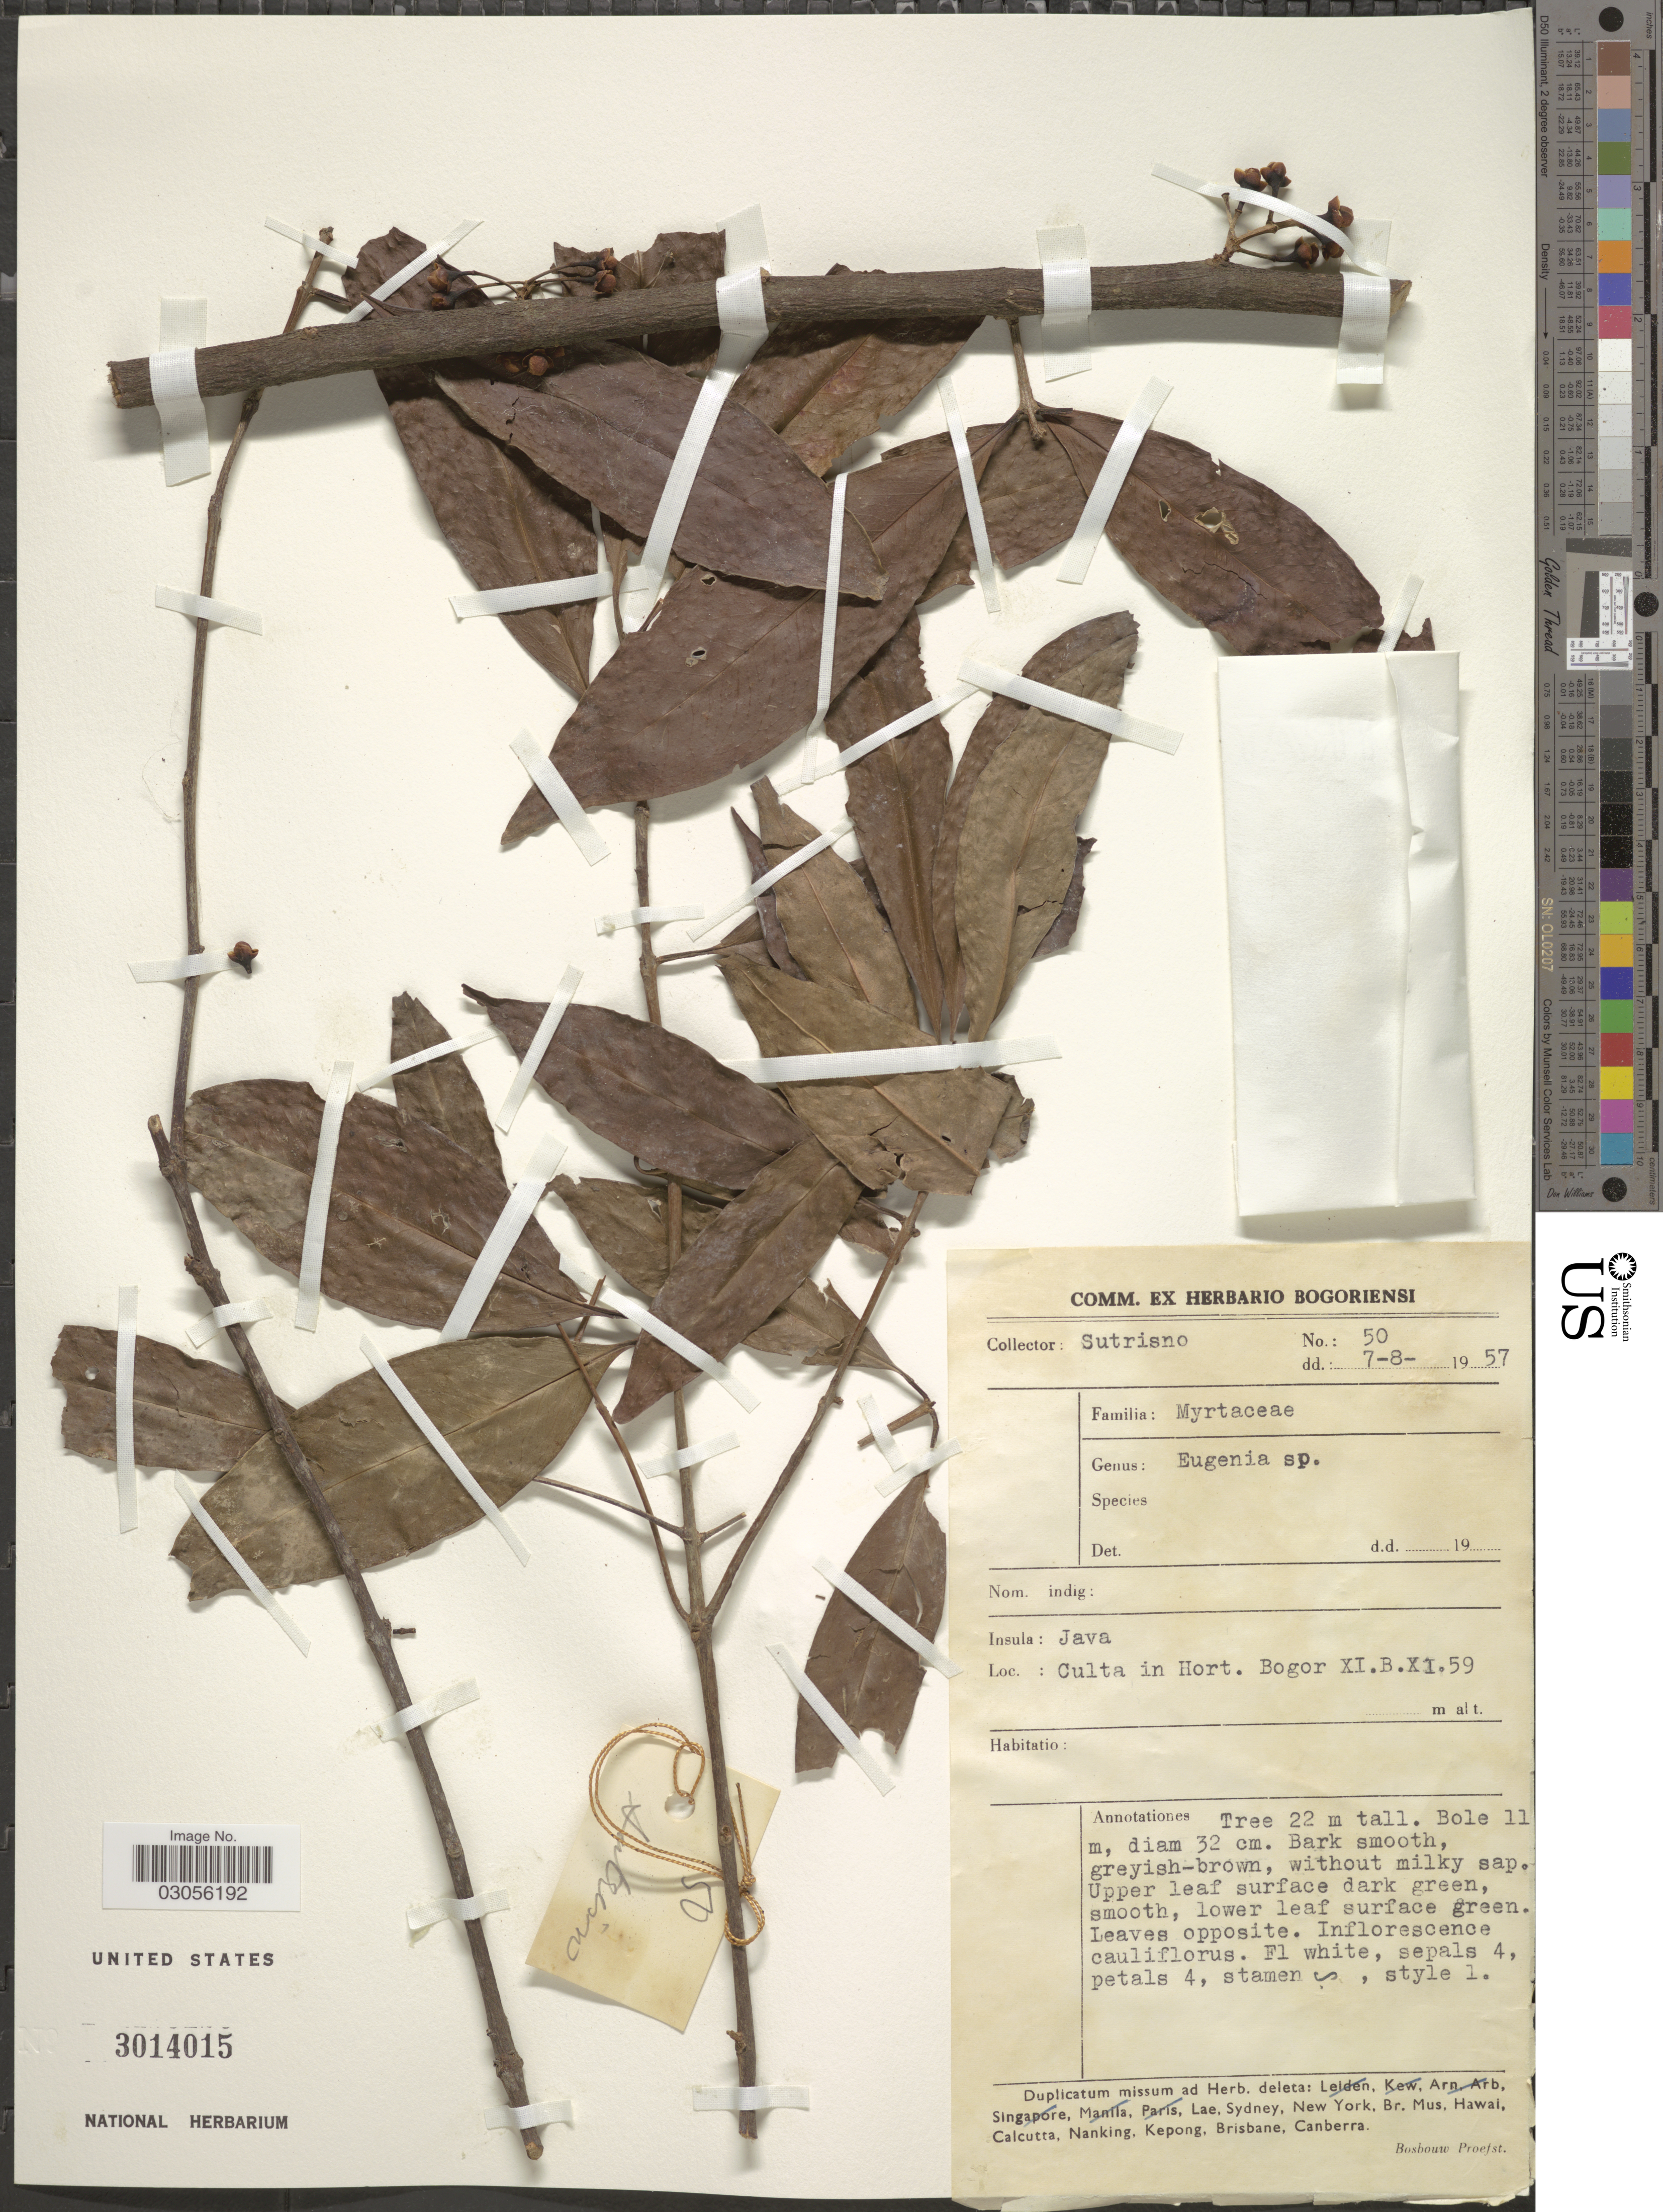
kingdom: Plantae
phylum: Tracheophyta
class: Magnoliopsida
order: Myrtales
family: Myrtaceae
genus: Syzygium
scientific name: Syzygium sp.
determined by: Strong, M. T., (US), Smithsonian Institution - National Museum of Natural History (UNITED STATES)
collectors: P. Sutrisno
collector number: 50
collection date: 1957-08-07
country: Indonesia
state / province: Java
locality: Insula: Java. Culta in Hort. Bogor XI.B.XI.59.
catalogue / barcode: US 3014015